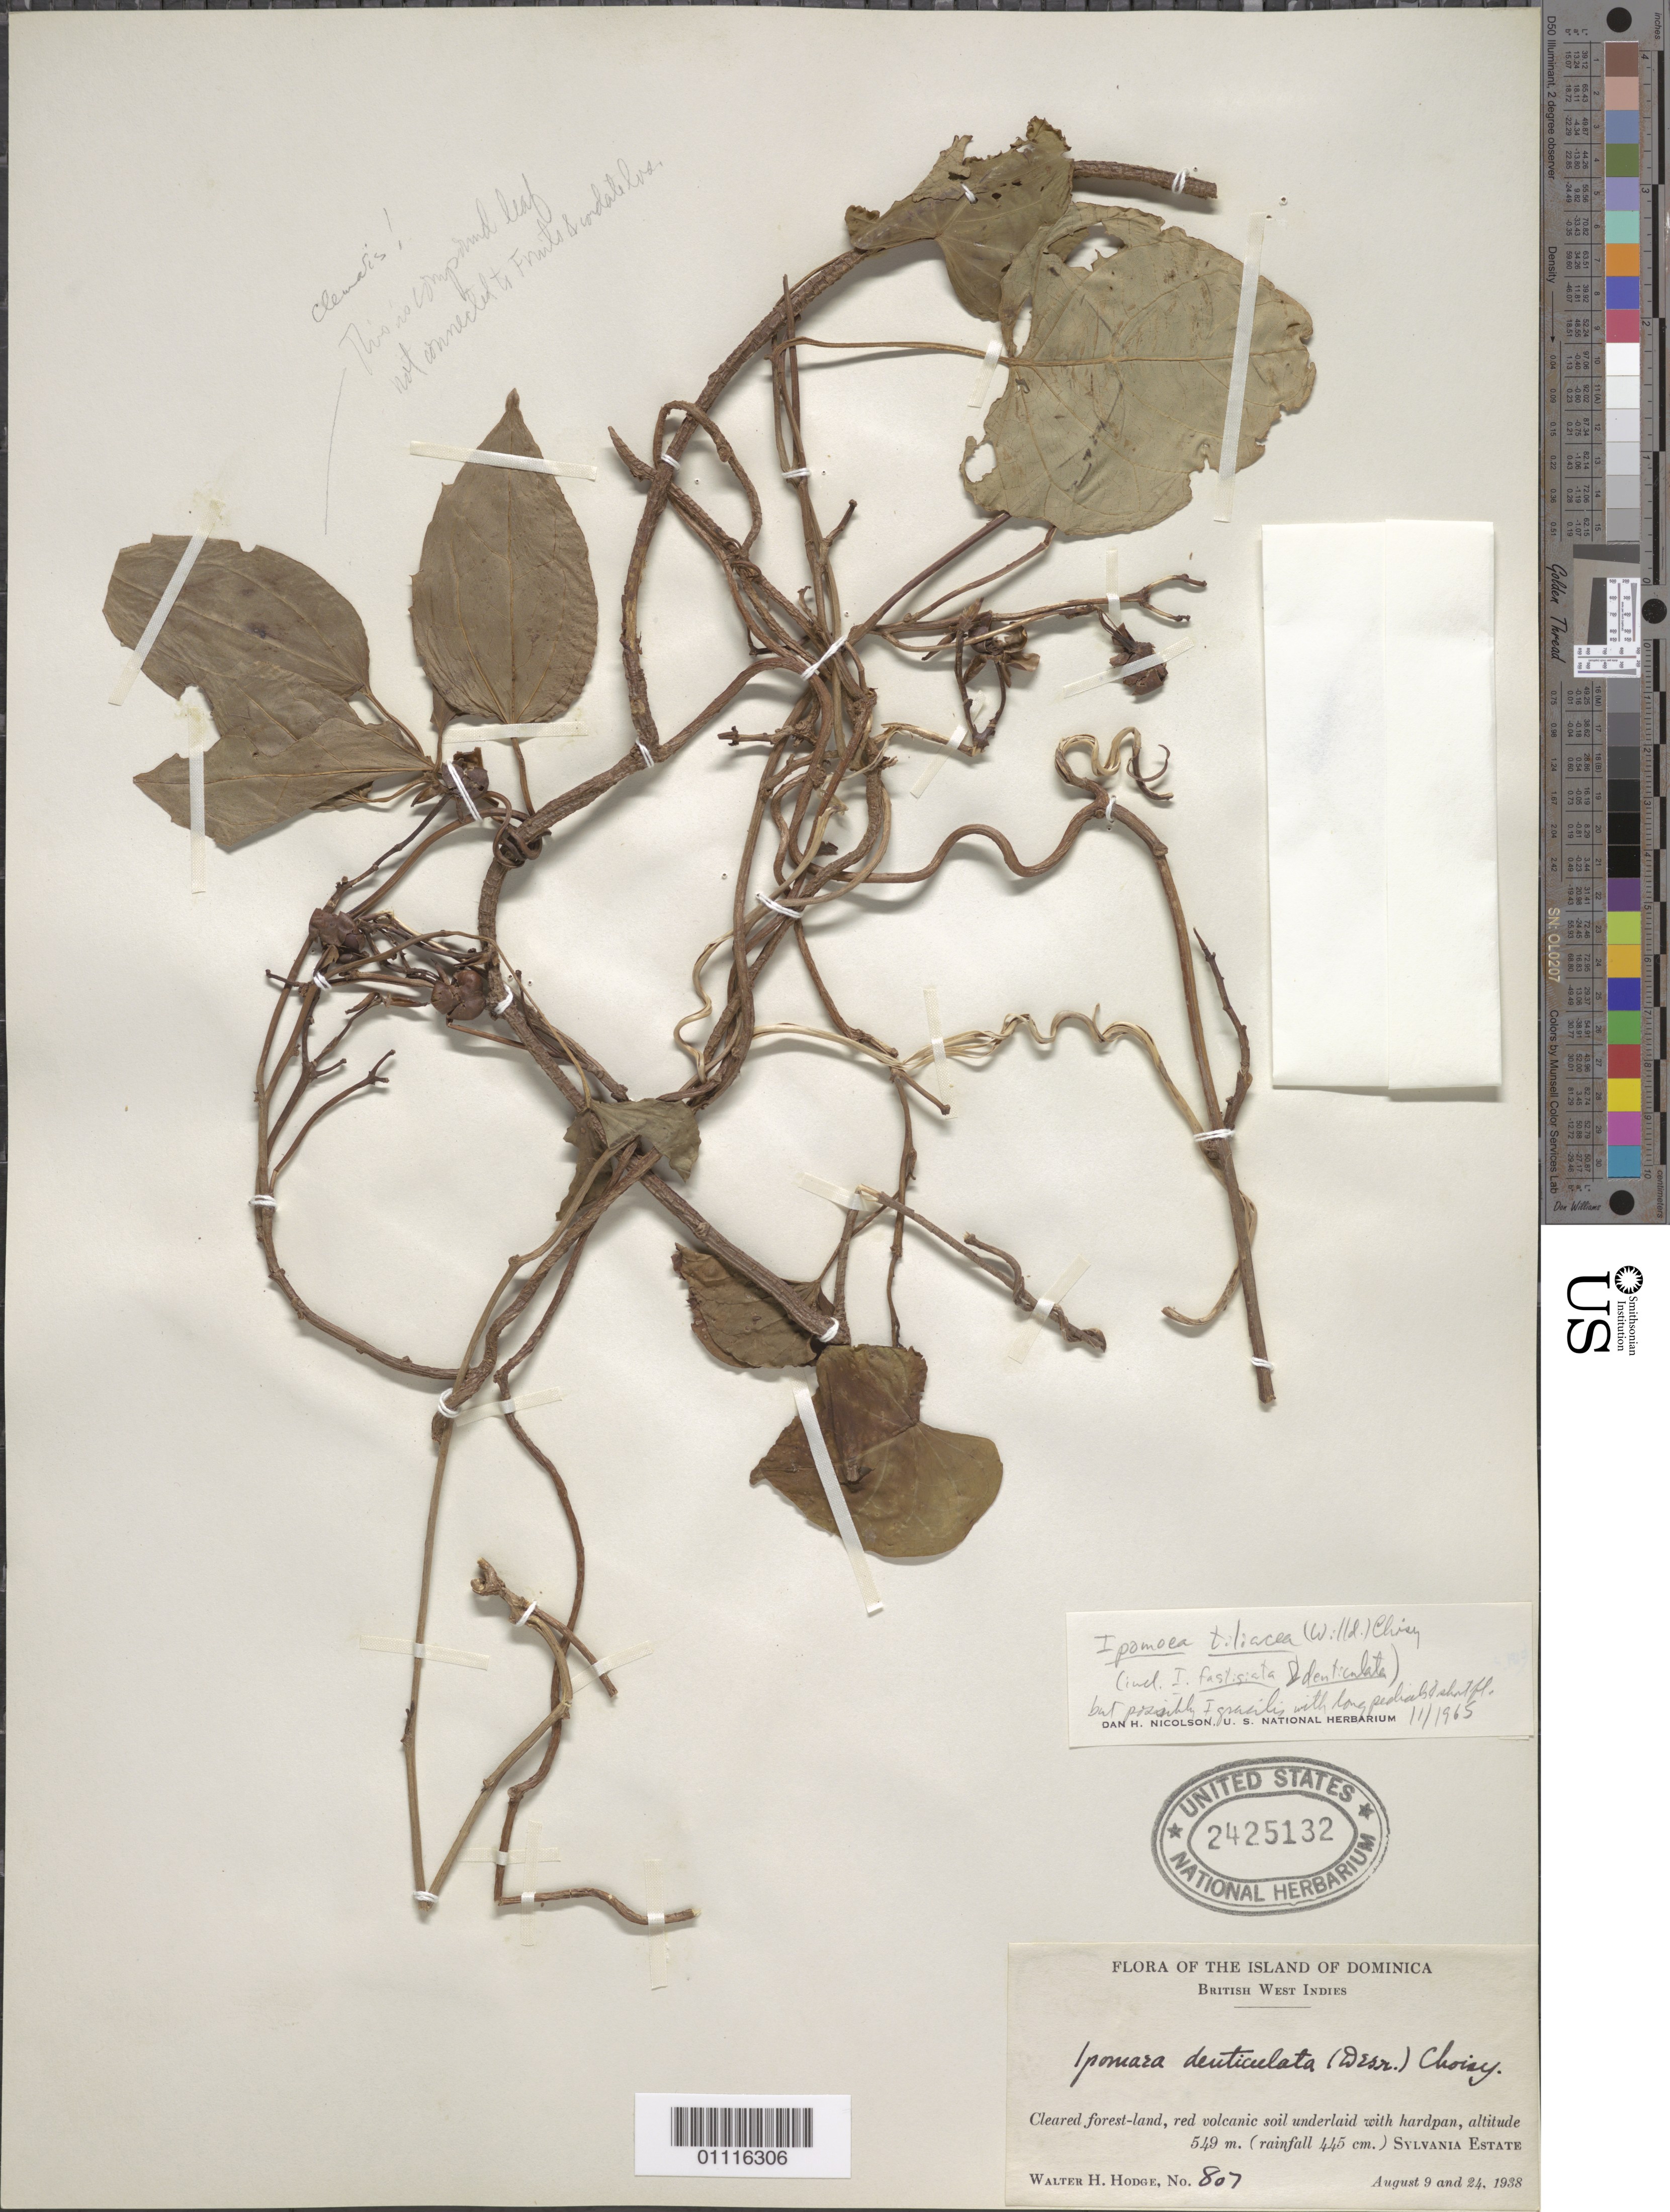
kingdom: Plantae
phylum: Tracheophyta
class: Magnoliopsida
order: Solanales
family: Convolvulaceae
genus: Ipomoea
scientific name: Ipomoea tiliacea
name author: (Willd.) Choisy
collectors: W. Hodge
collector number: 807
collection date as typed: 09 Aug 1938 and 24 Aug 1938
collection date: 1938-08-09,1938-08-24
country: Dominica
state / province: St. Paul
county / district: Sylvania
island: Dominica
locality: Sylvania Estate. Cleared forest-land, red volcanic soil underlaid with hardpan. (rainfall 445 cm).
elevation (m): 549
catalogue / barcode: US 2425132